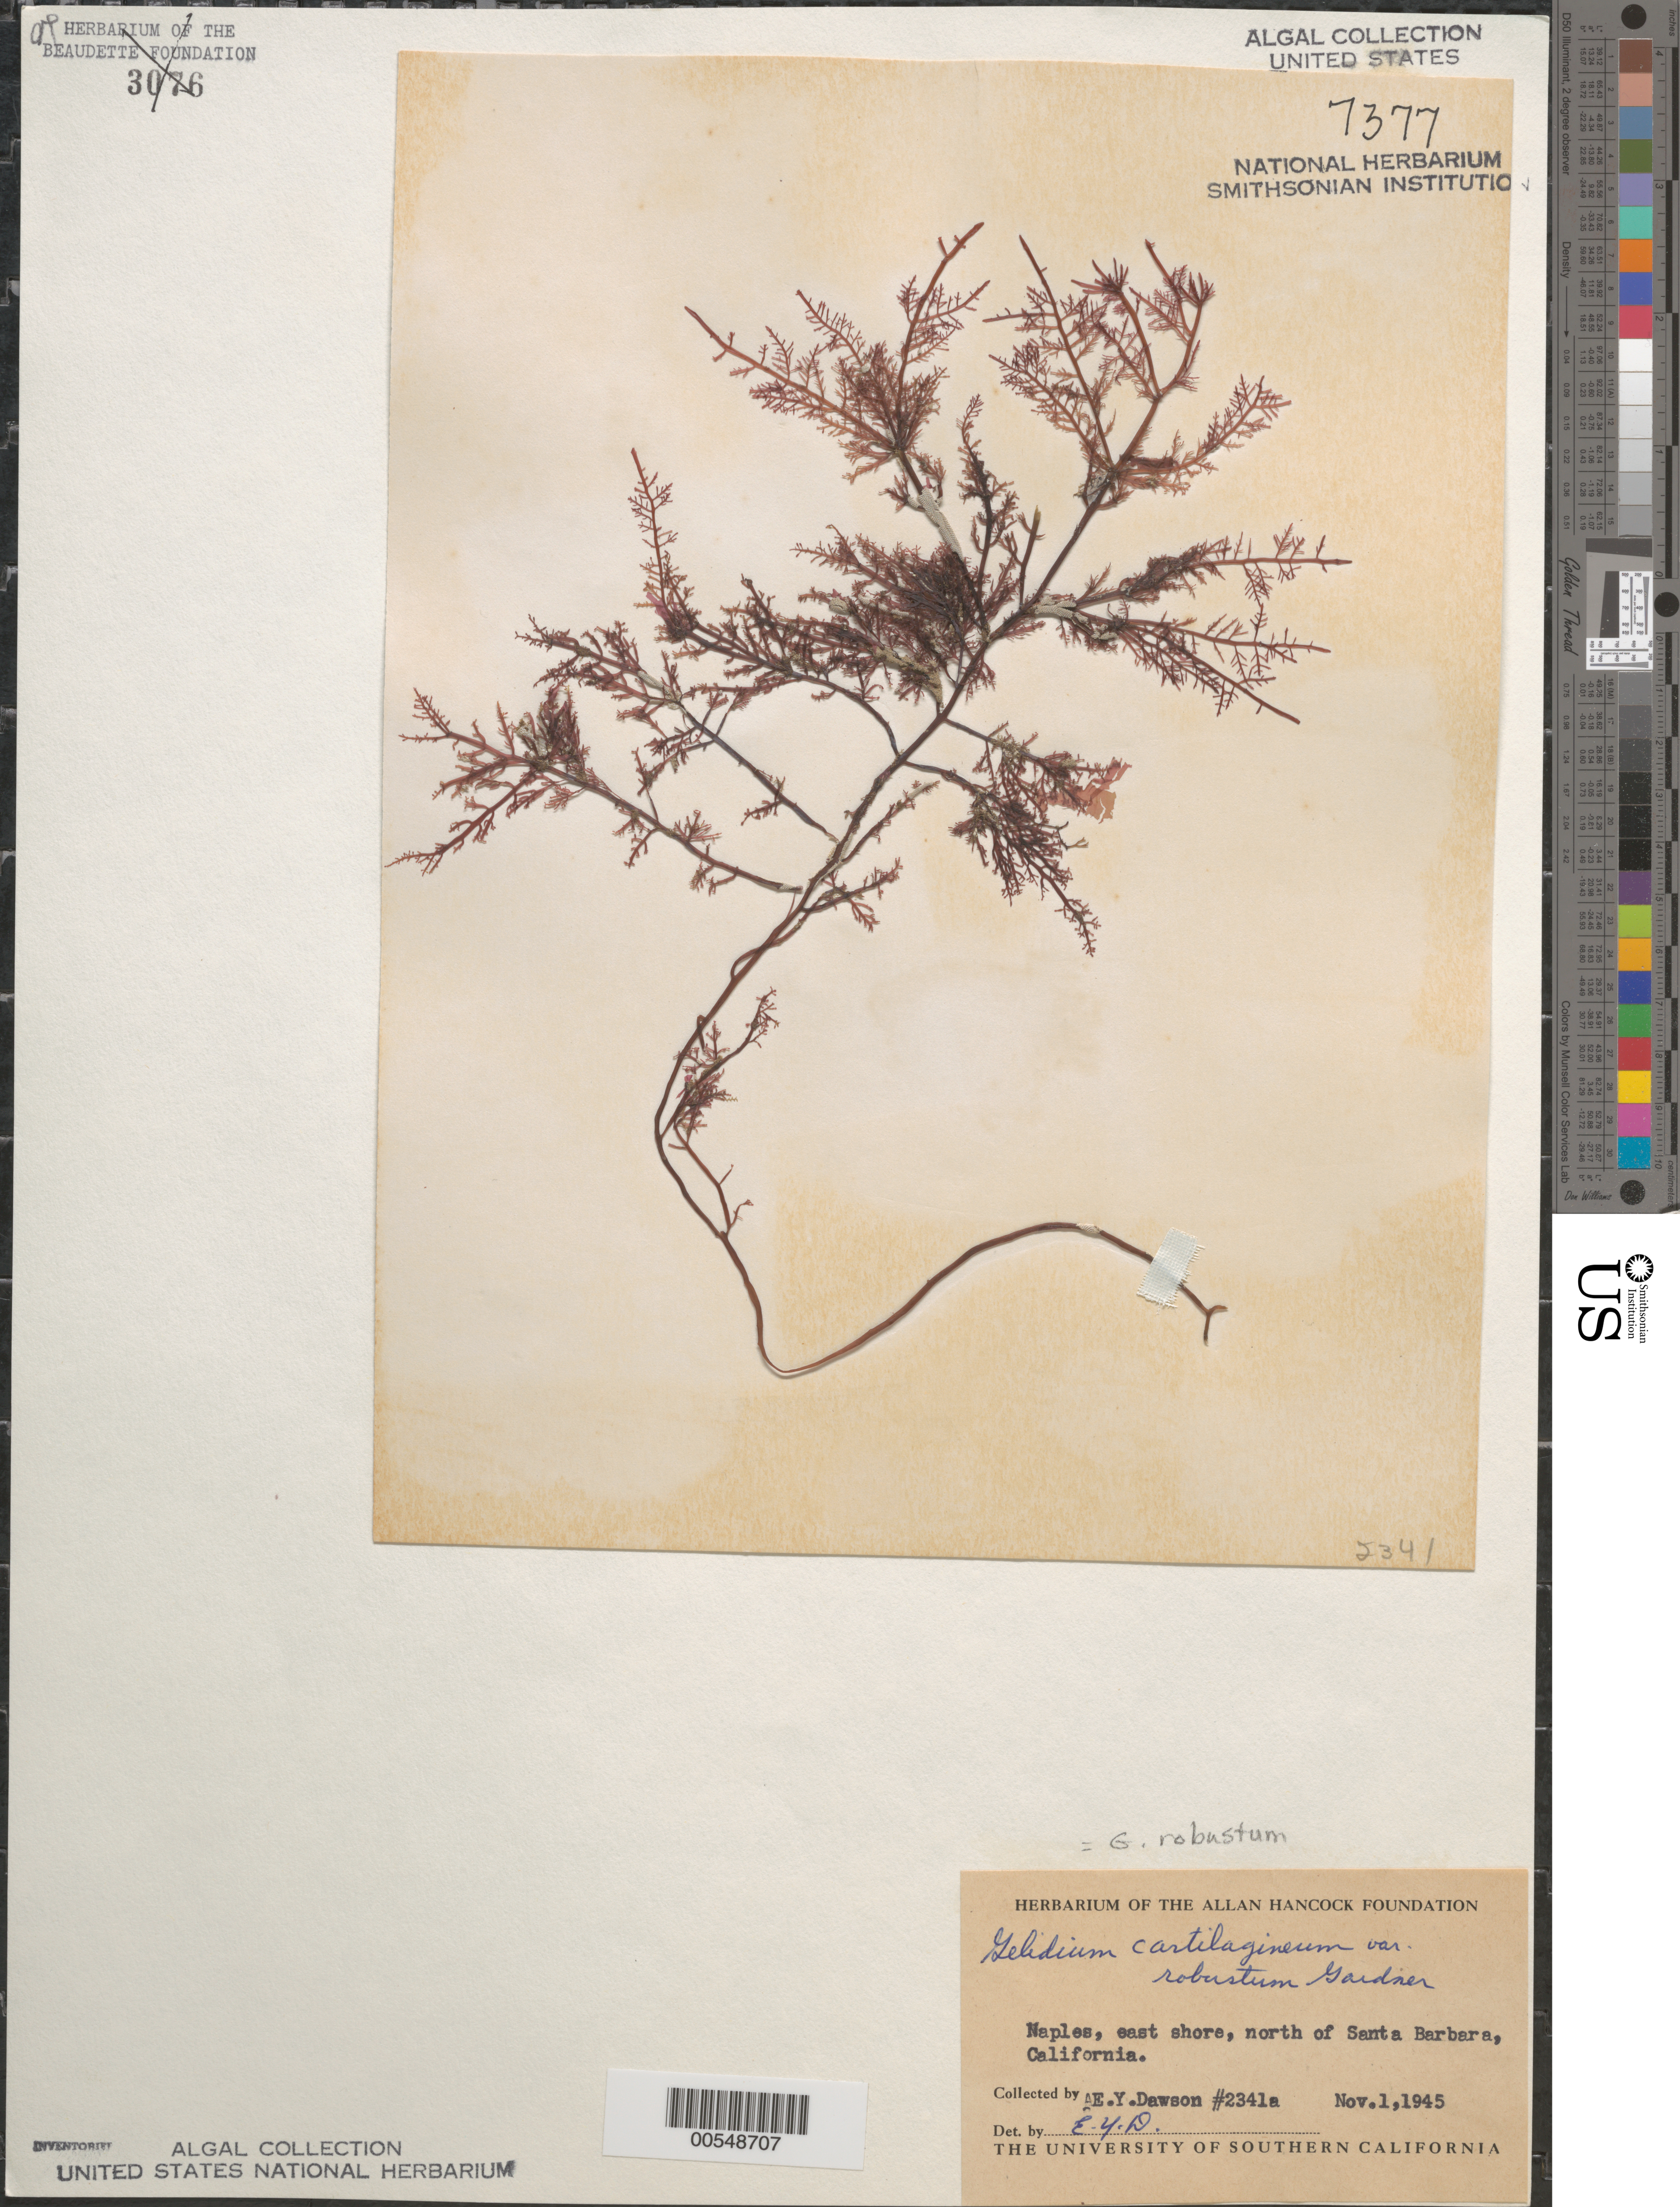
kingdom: Plantae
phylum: Rhodophyta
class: Florideophyceae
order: Gelidiales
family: Gelidiaceae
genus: Gelidium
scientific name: Gelidium robustum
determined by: Dawson, E. Y.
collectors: E. Y. Dawson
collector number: EYD 2341a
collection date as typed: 01 Nov 1945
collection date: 1945-11-01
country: United States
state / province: California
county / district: Santa Barbara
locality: Naples, north of Santa Barbara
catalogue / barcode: US 7377